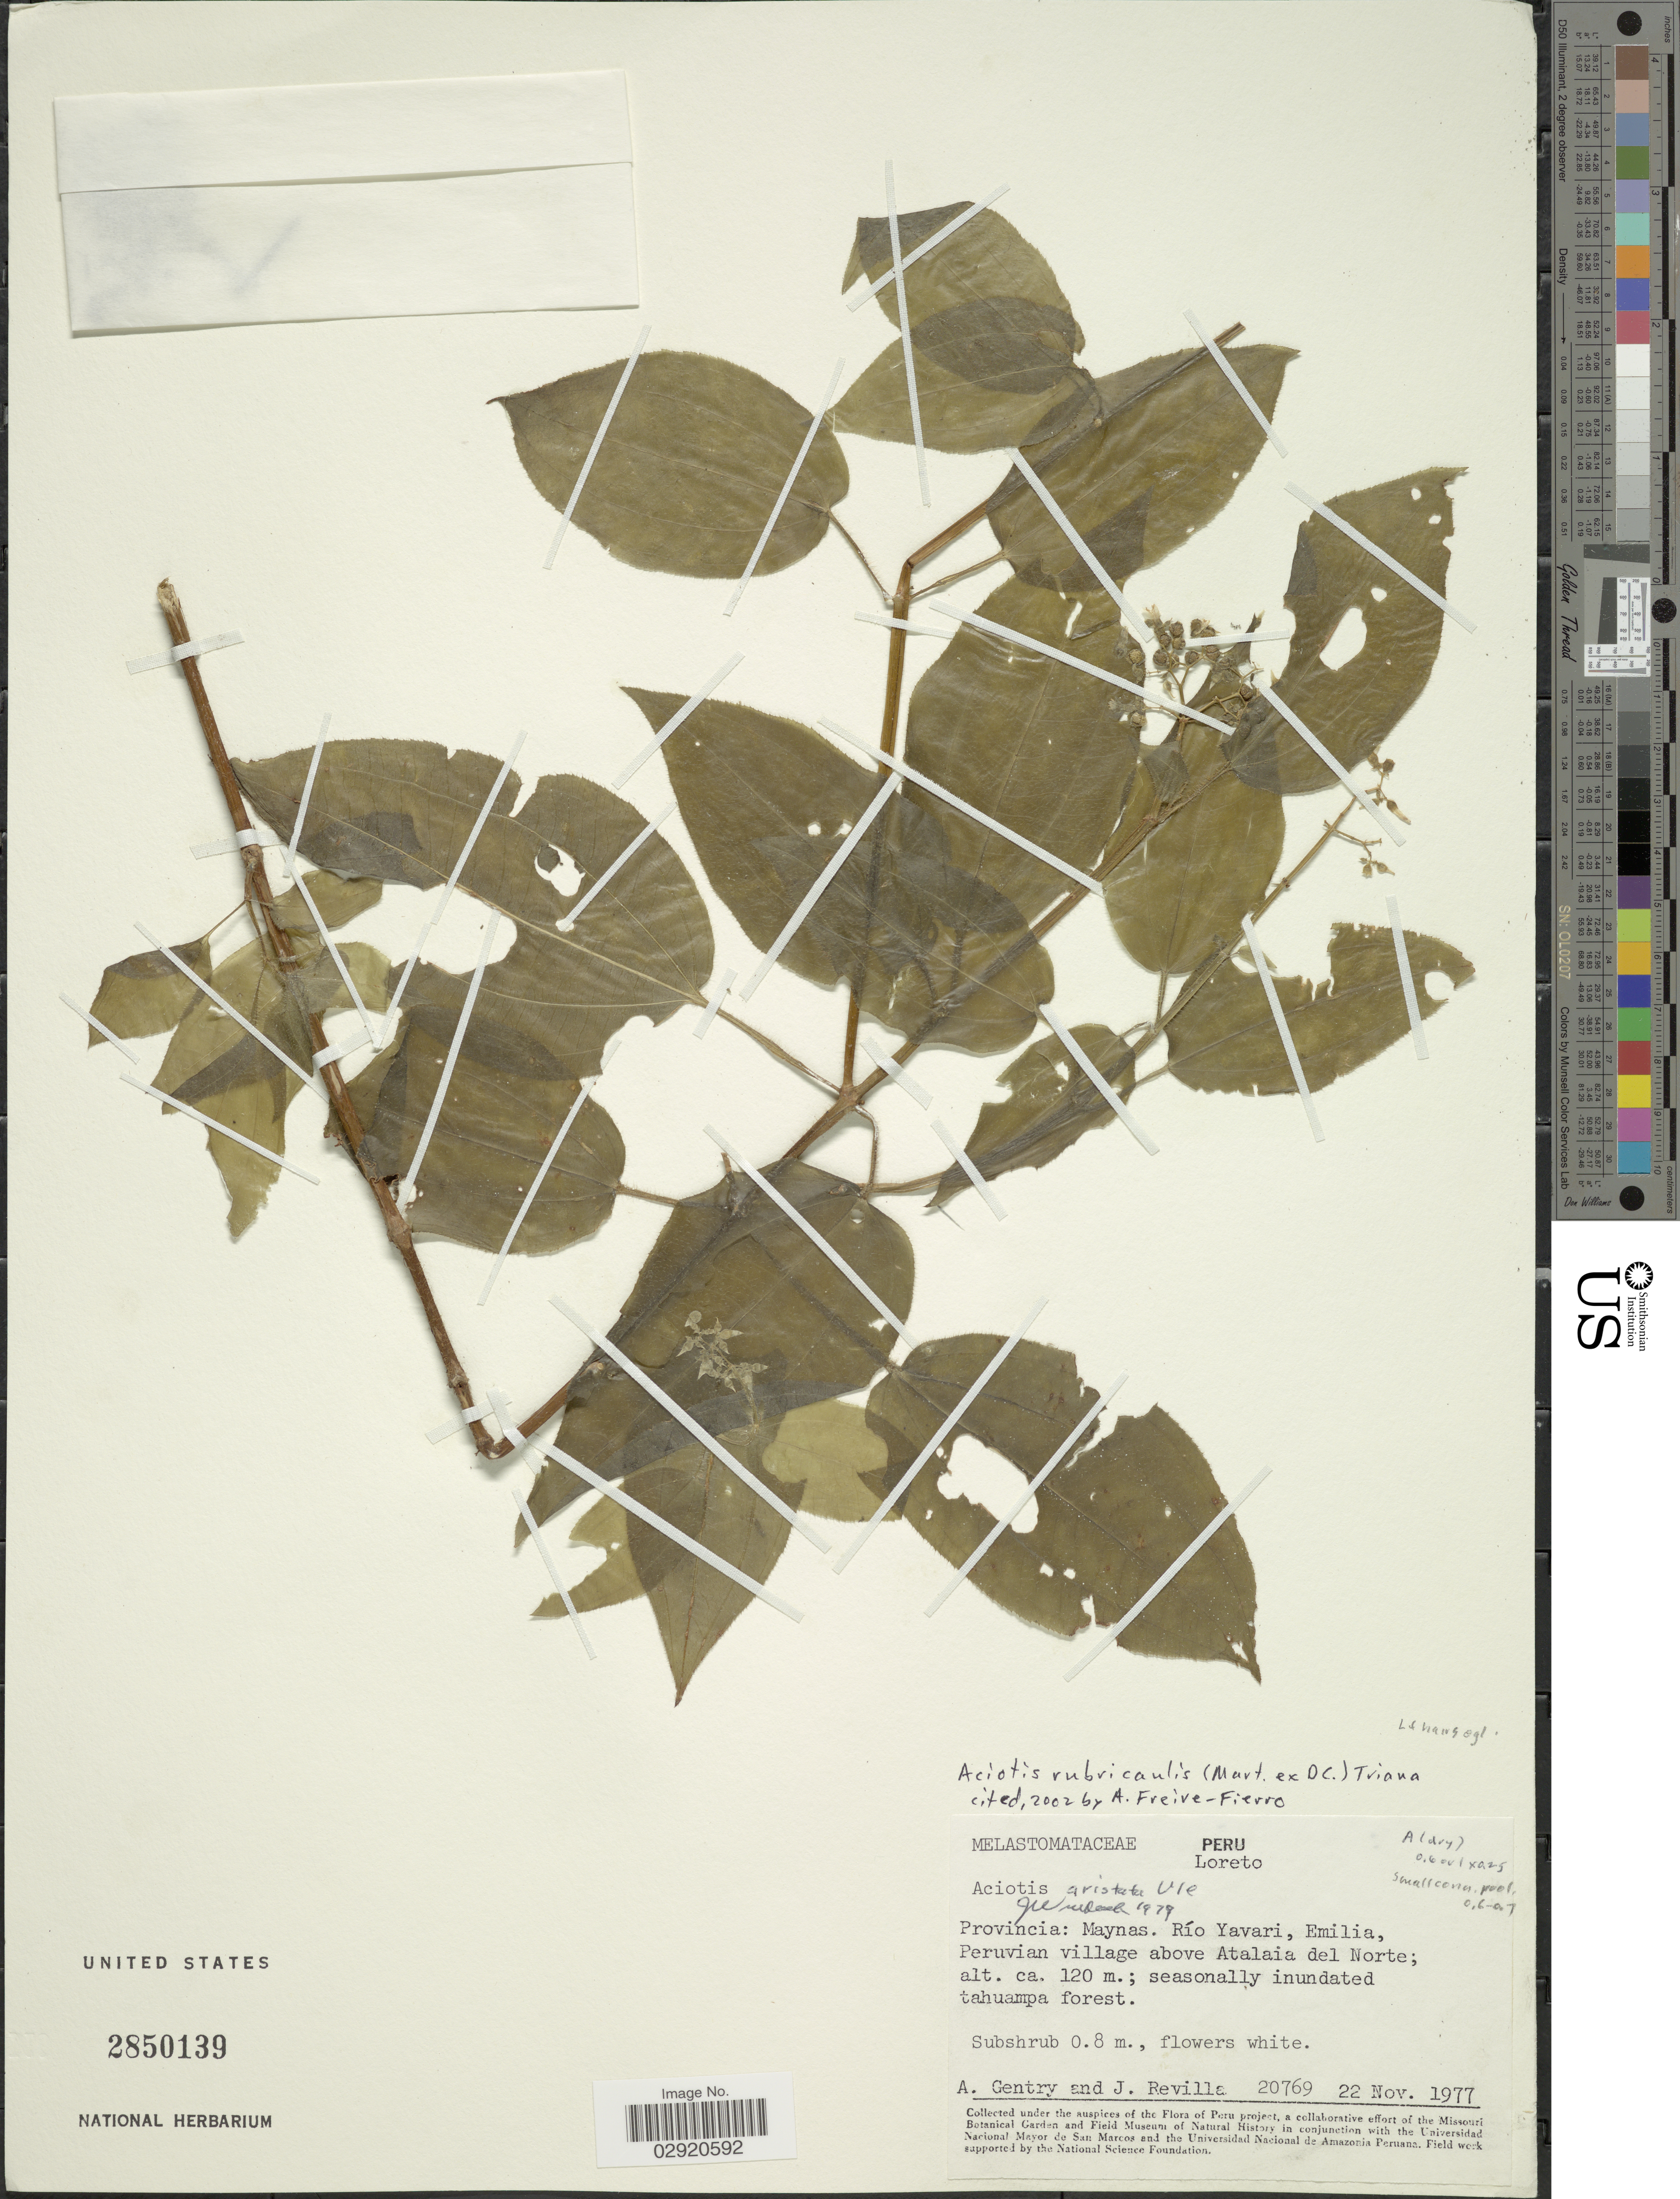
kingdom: Plantae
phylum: Tracheophyta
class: Magnoliopsida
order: Myrtales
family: Melastomataceae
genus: Aciotis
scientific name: Aciotis rubricaulis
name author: (Mart. ex DC.) Triana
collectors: A. H. Gentry & J. Revilla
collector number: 20769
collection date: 1977-11-22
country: Peru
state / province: Loreto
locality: Provincia: Maynas. Río Yavari, Emilia, Peruvian village above Atalaia del Norte.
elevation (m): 120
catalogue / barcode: US 2850139